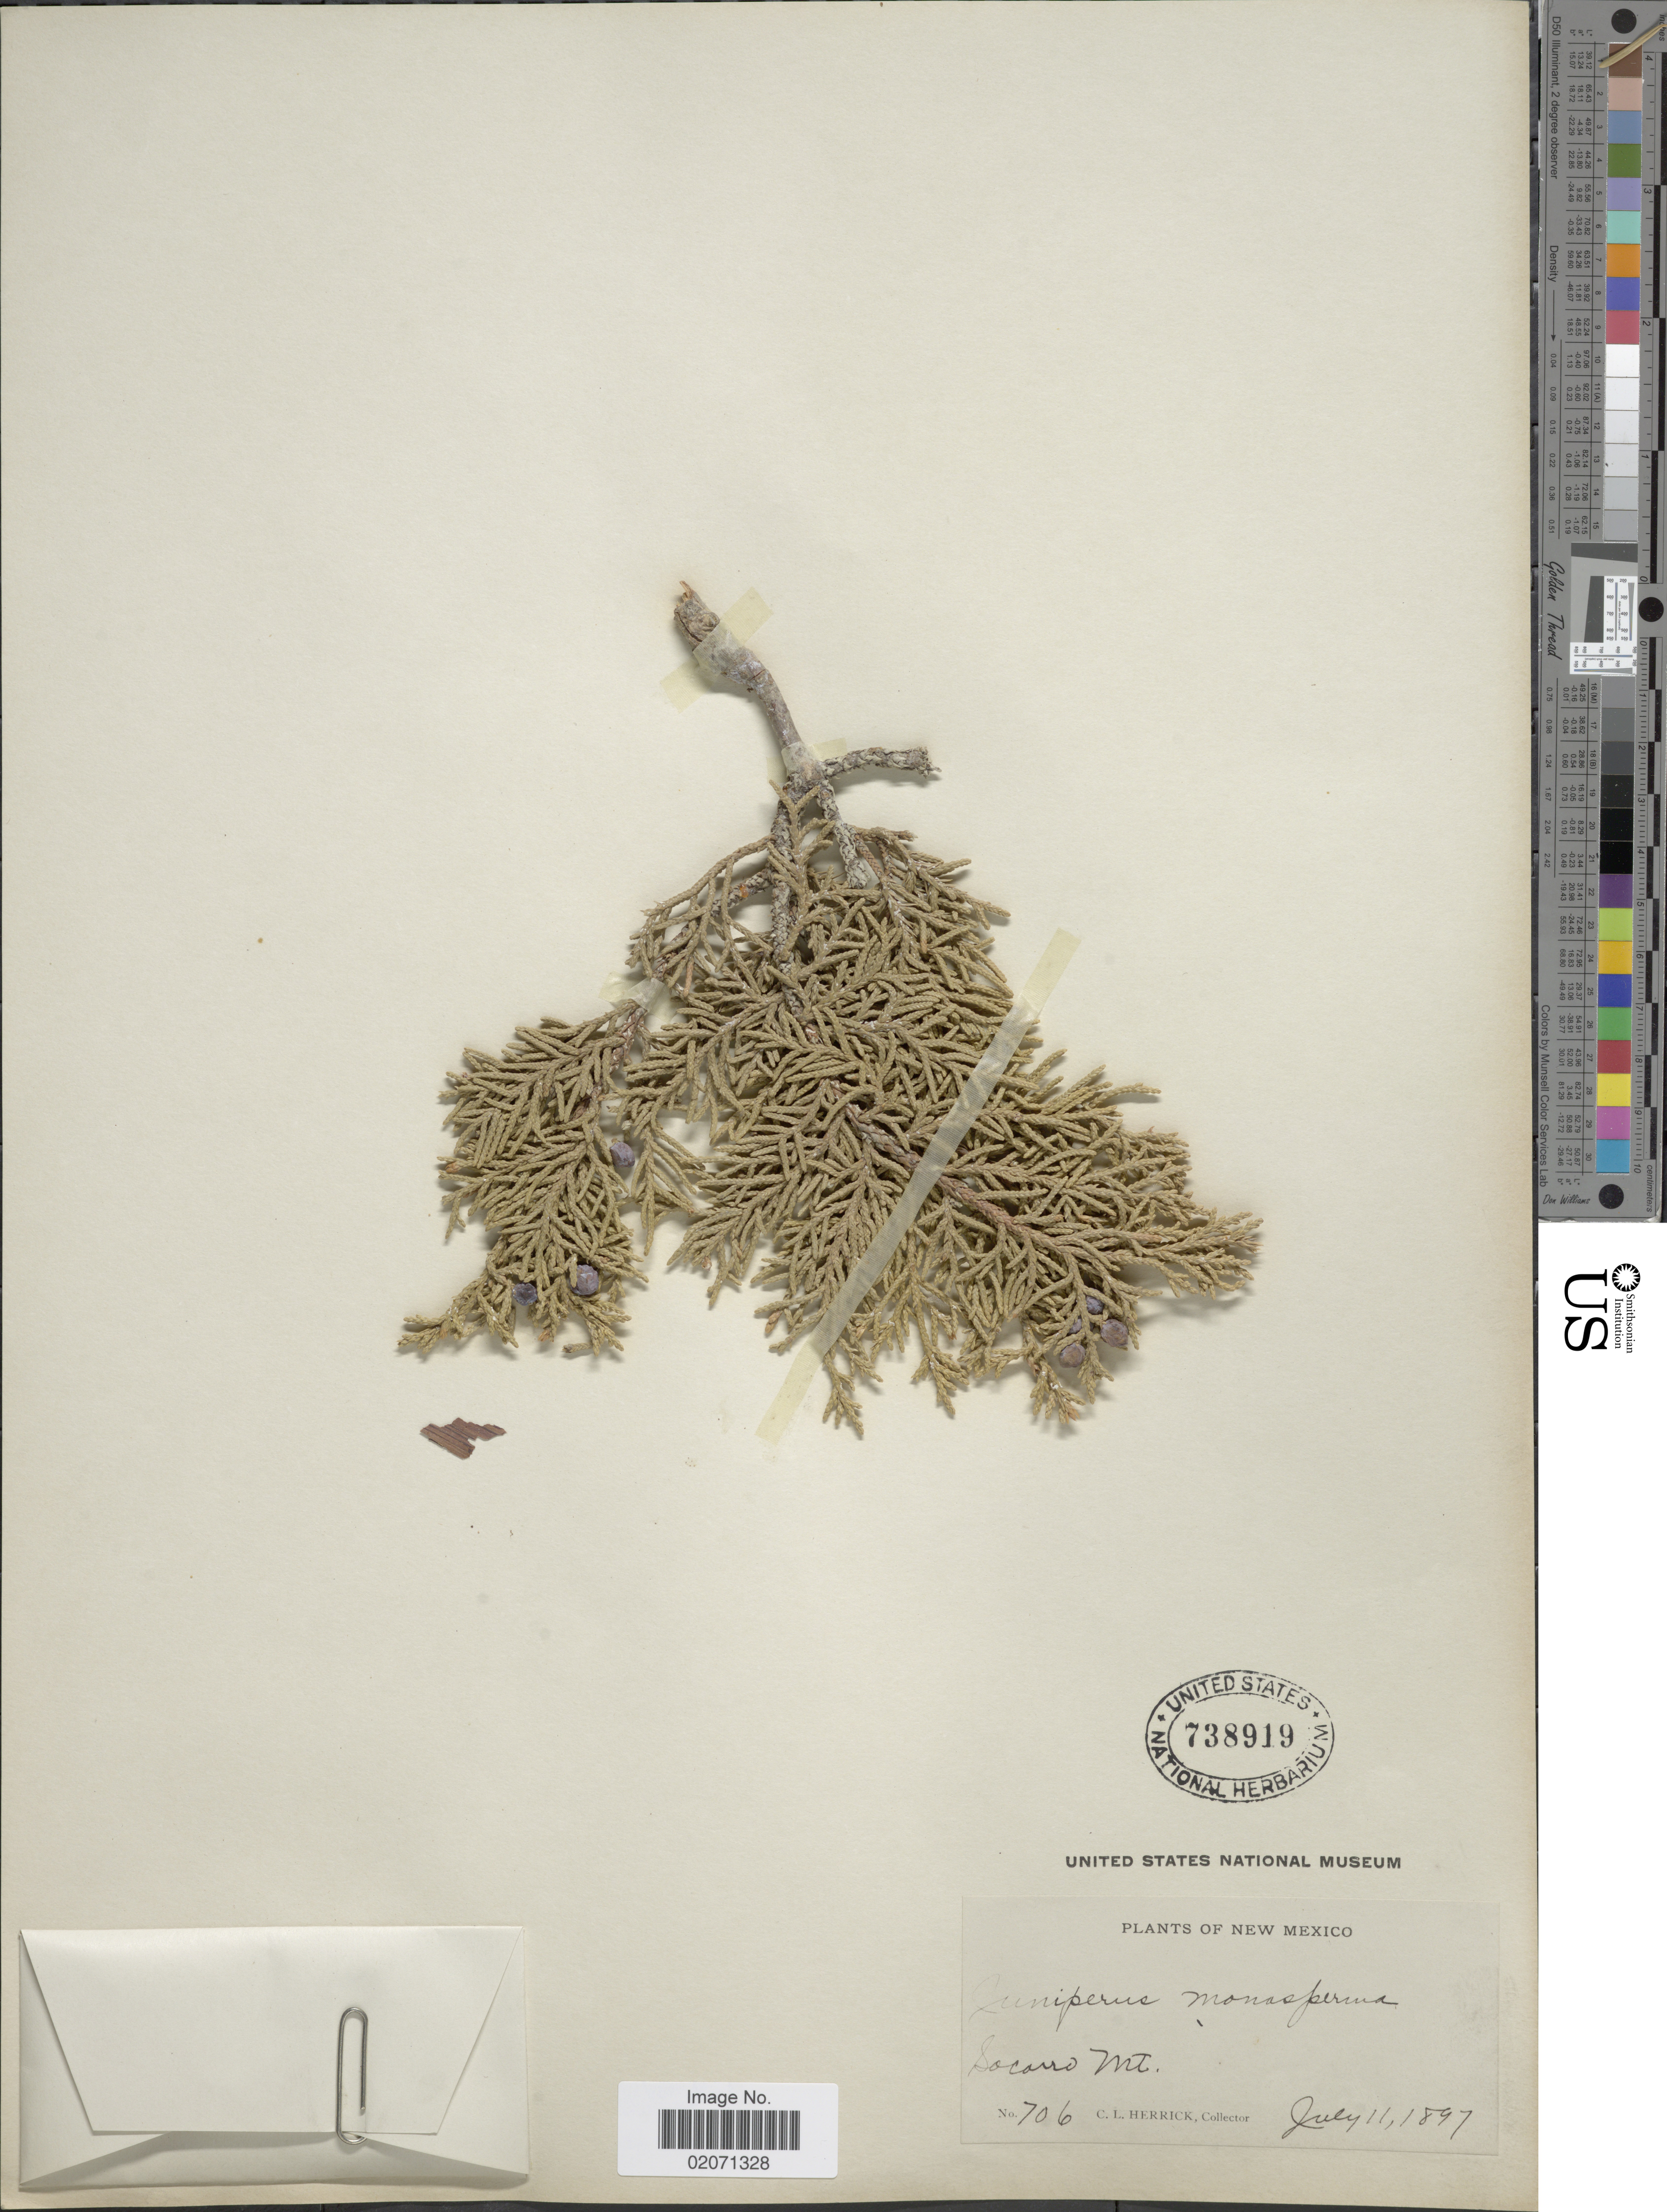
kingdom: Plantae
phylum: Tracheophyta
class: Pinopsida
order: Pinales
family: Cupressaceae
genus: Juniperus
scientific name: Juniperus monosperma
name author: (Engelm.) Sarg.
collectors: C. Herrick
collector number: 706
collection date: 1897-07-11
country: United States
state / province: New Mexico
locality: Socarro Mt.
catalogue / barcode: US 738919